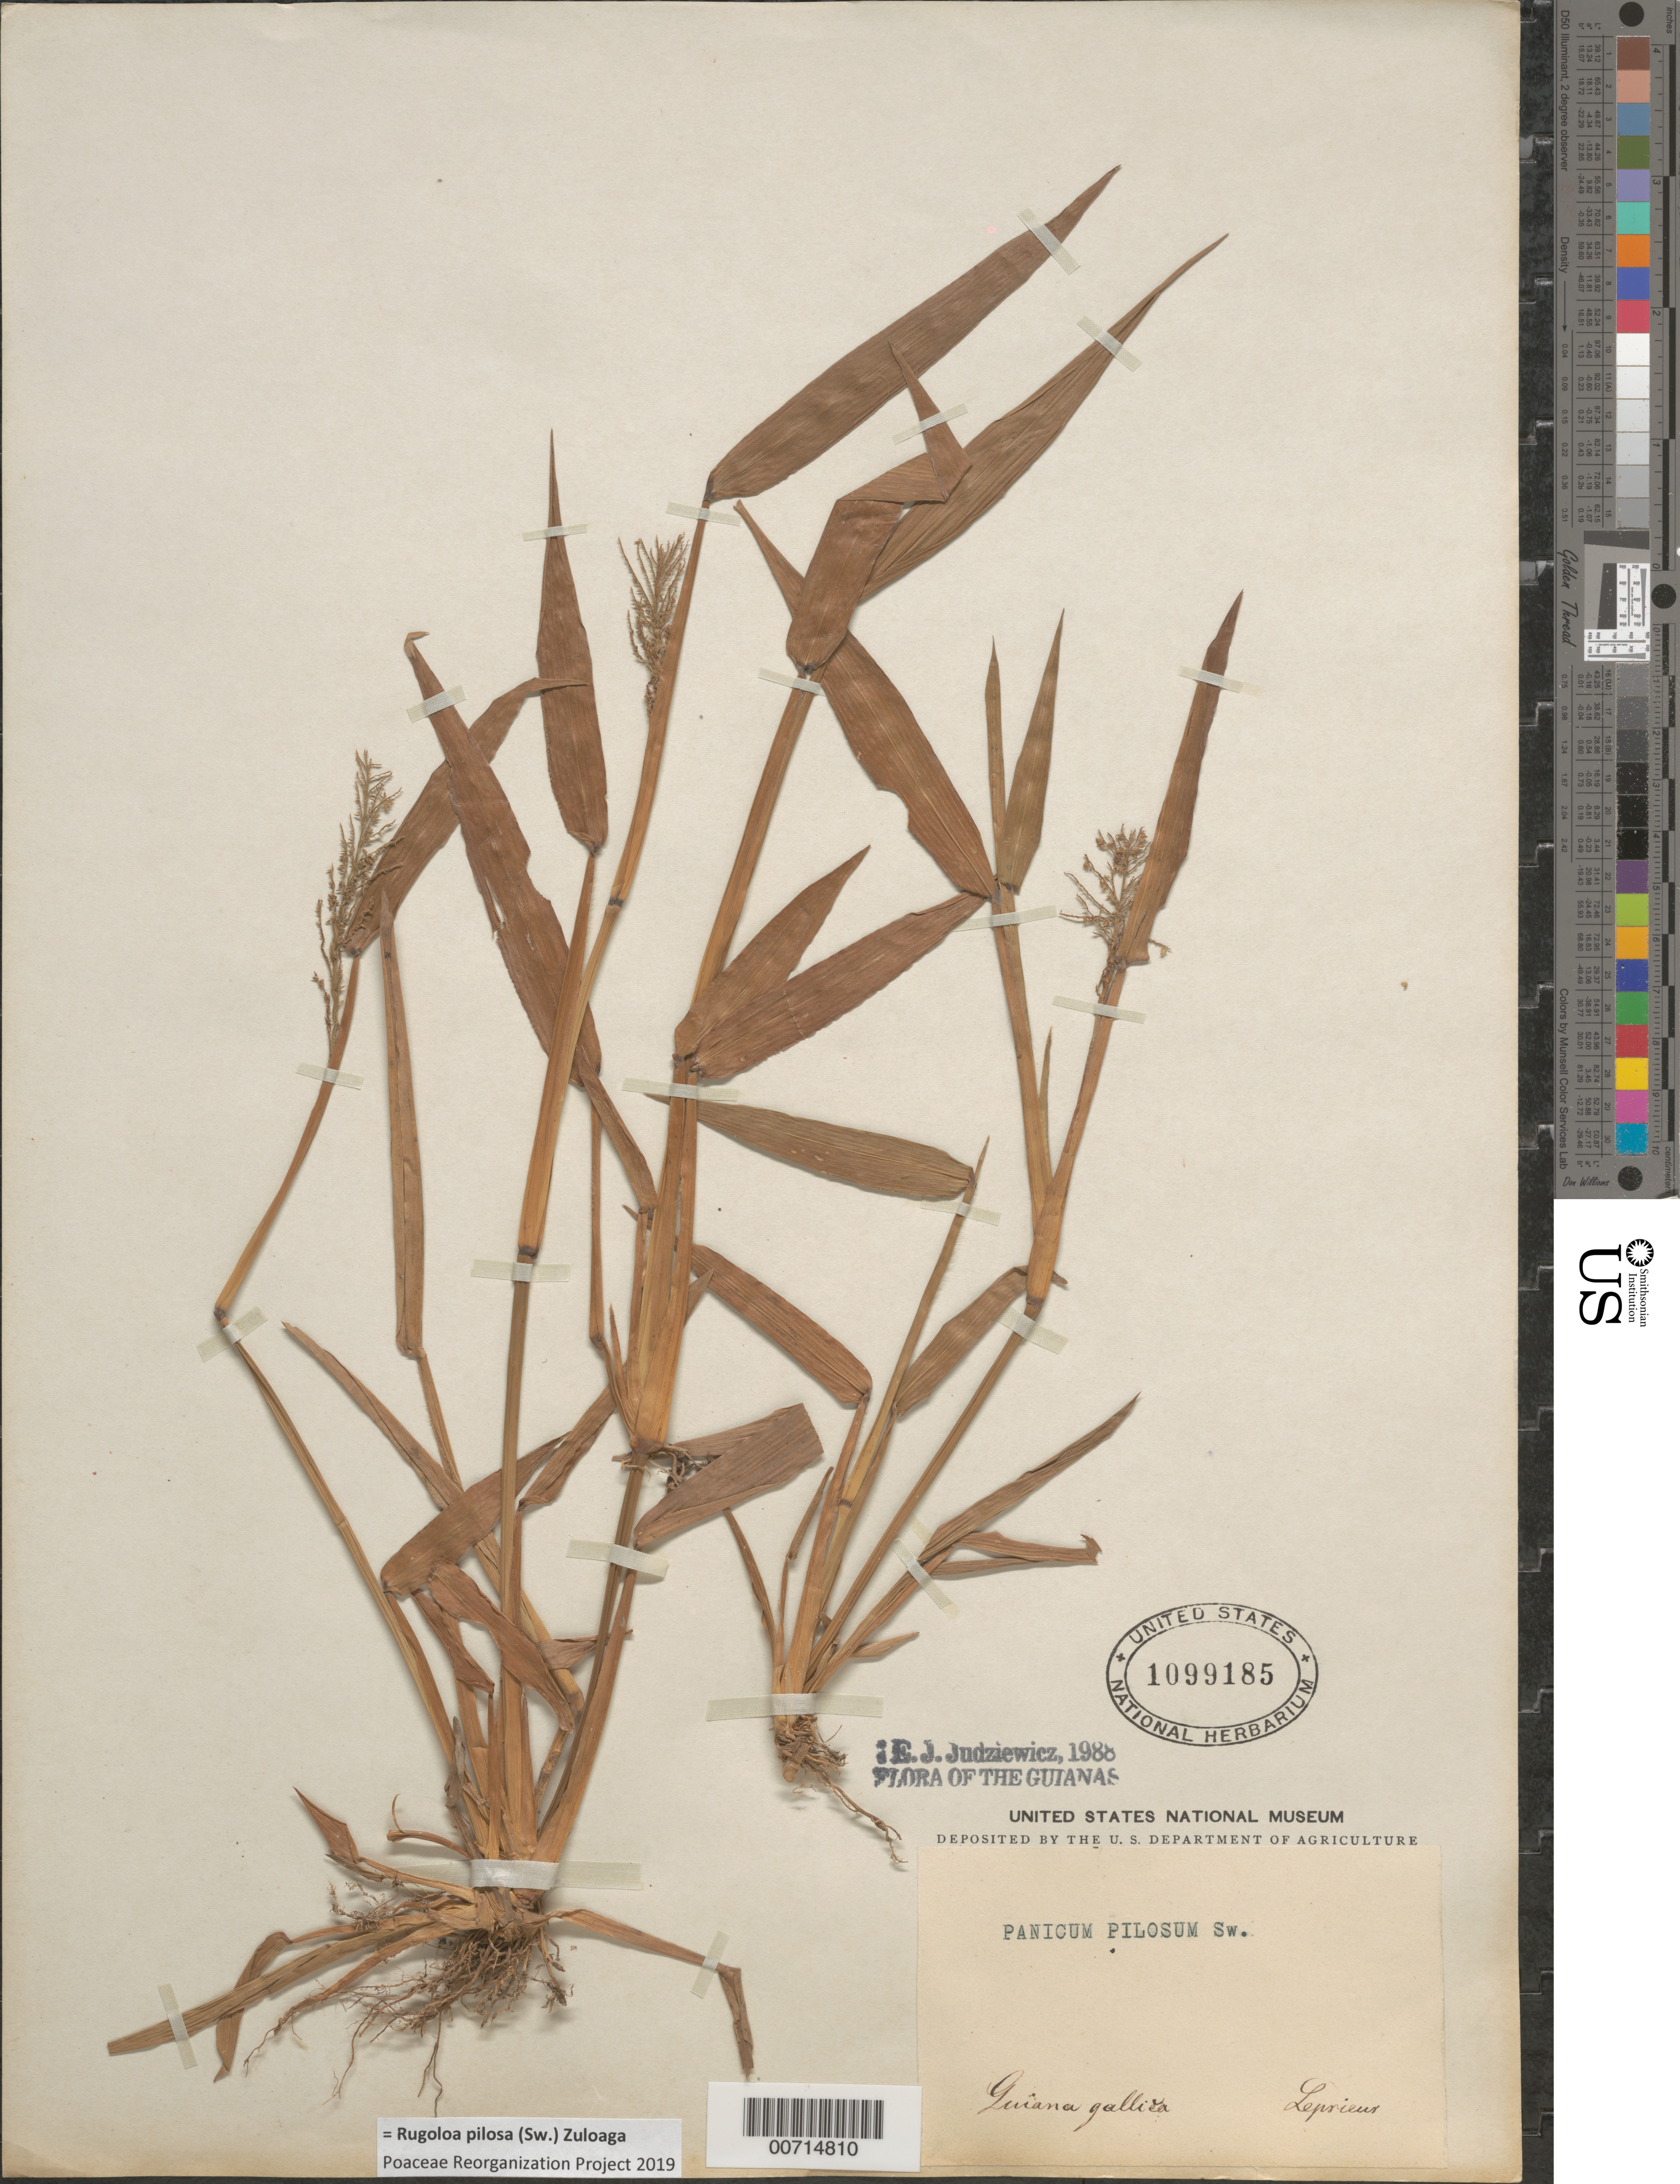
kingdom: Plantae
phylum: Tracheophyta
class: Liliopsida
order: Poales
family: Poaceae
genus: Panicum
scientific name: Panicum pilosum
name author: Sw.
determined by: Judziewicz, E. J.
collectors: F. M. R. Leprieur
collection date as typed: s.d.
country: French Guiana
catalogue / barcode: US 1099185